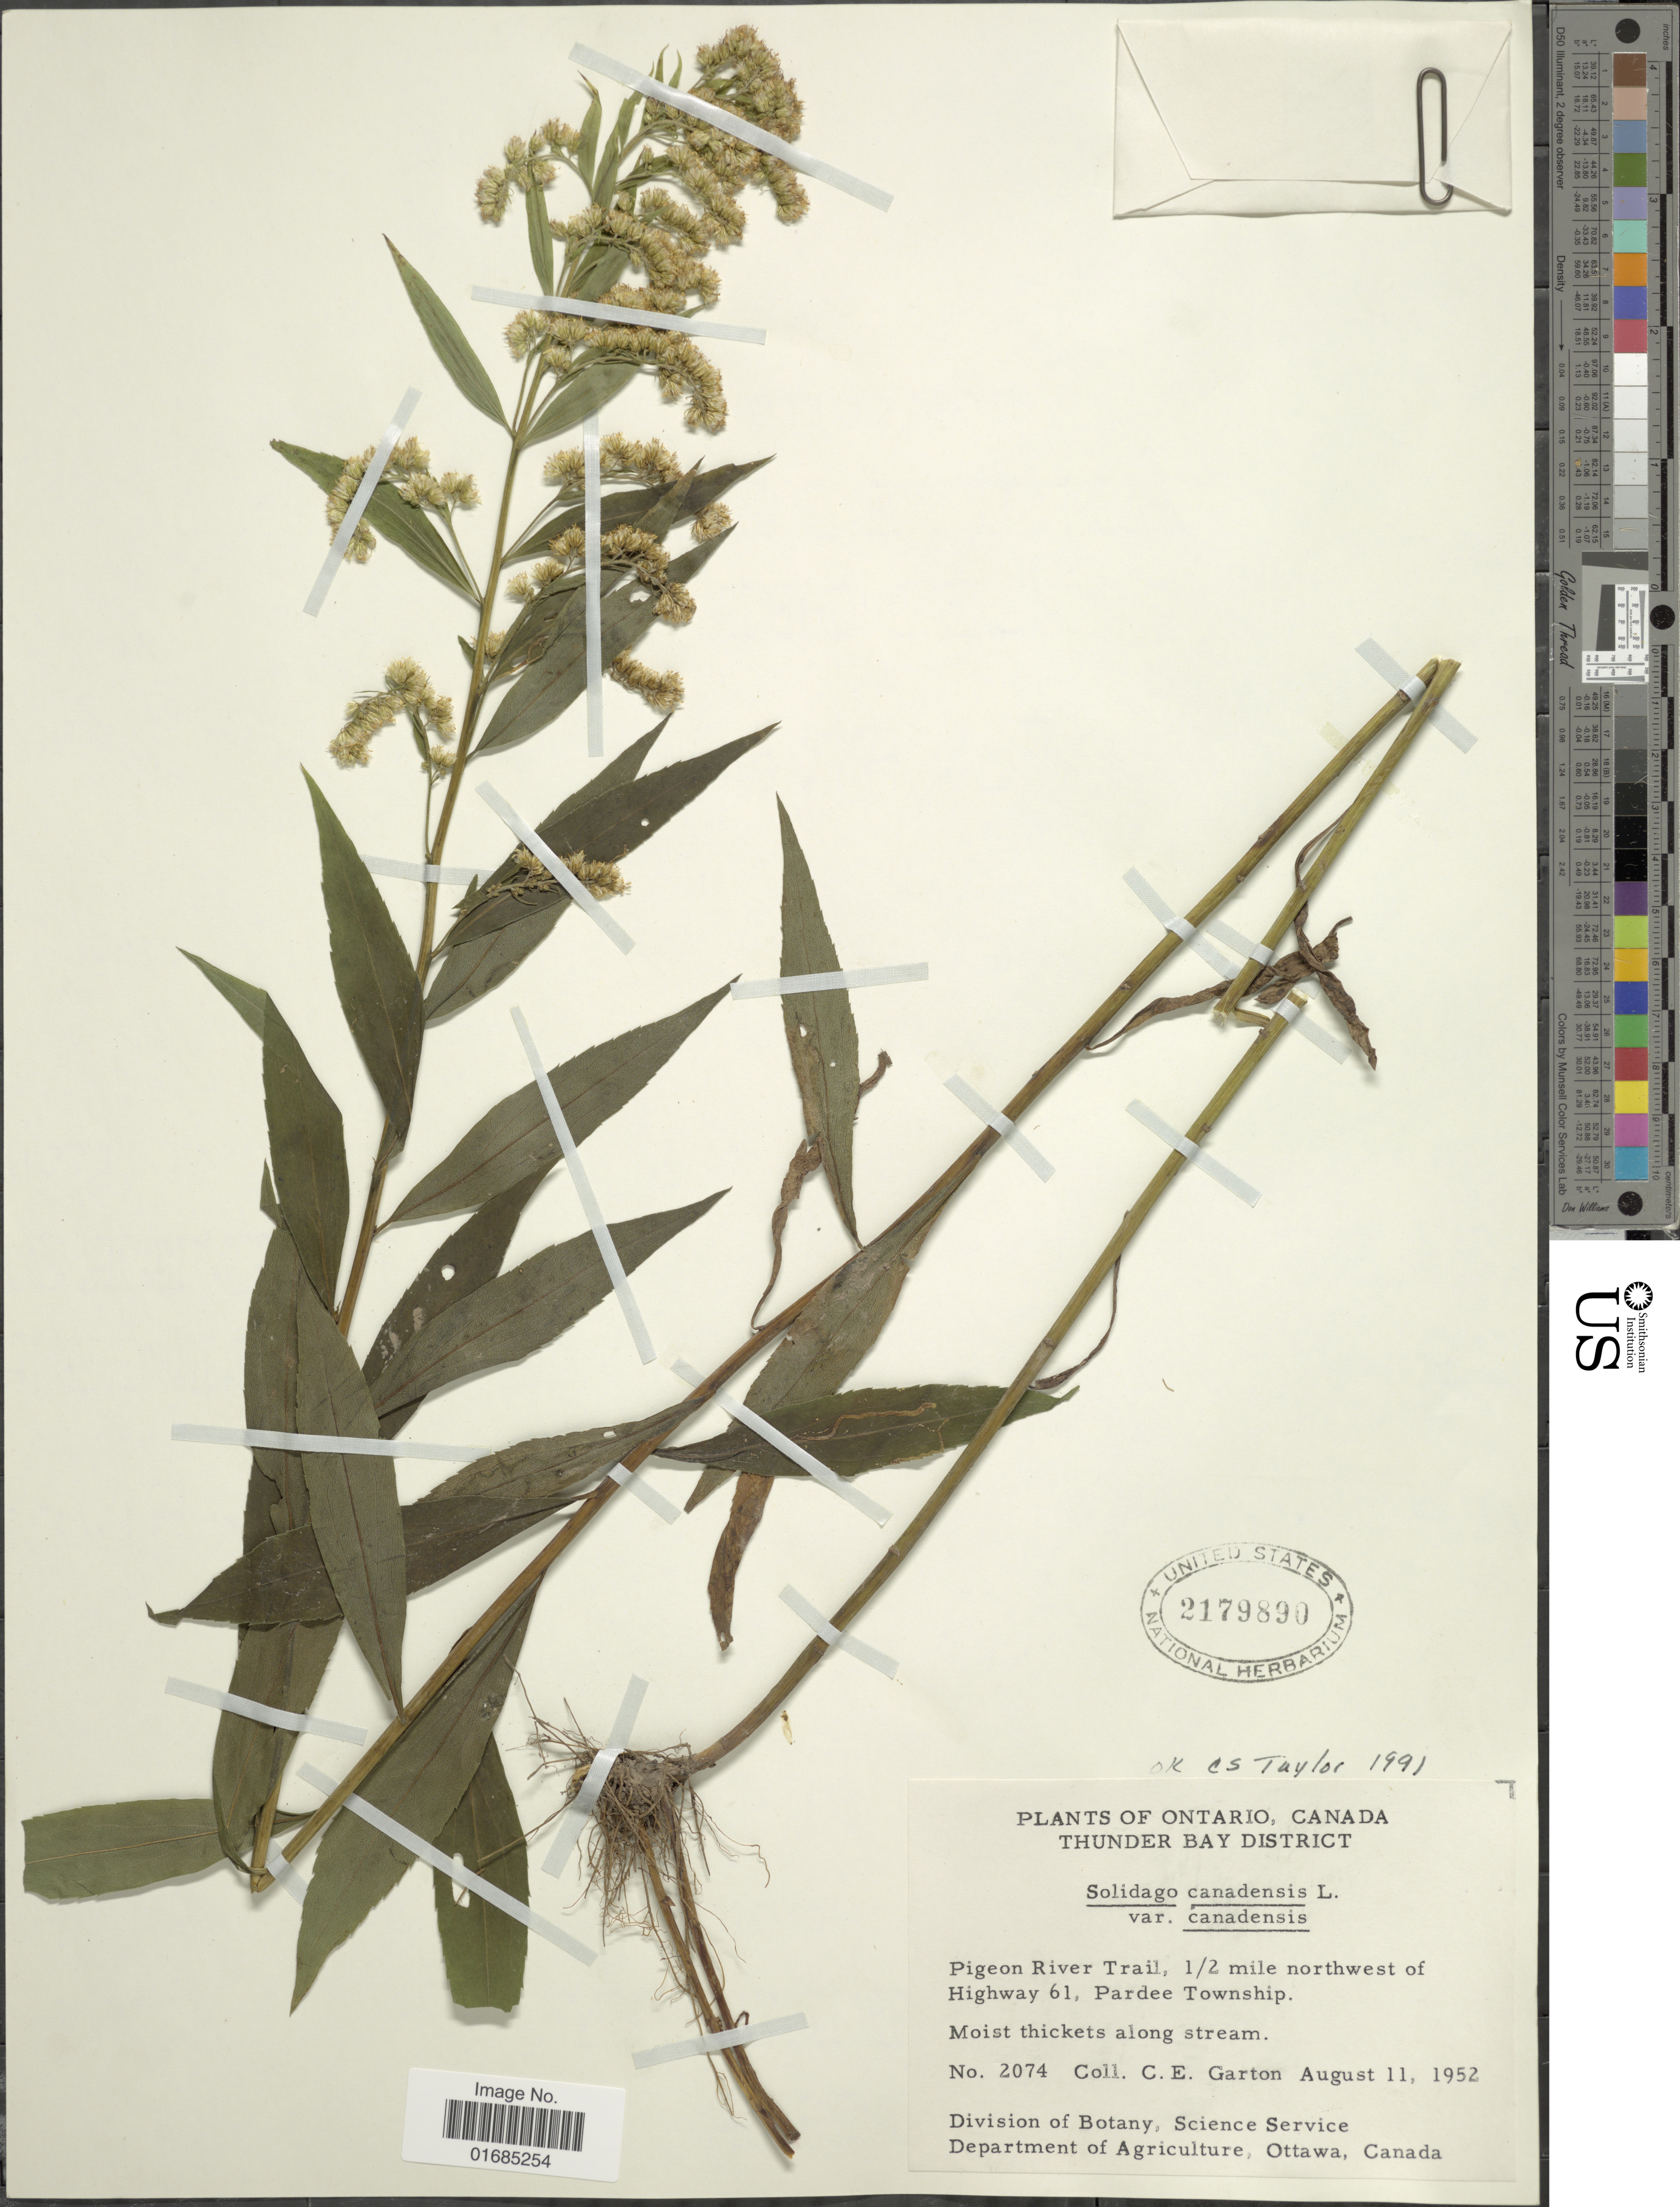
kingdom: Plantae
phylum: Tracheophyta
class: Magnoliopsida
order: Asterales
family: Asteraceae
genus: Solidago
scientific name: Solidago canadensis var. canadensis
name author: L.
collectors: C. E. Garton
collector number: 2074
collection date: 1952-08-11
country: Canada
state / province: Ontario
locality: Thunder Bay District, Pigeon River Trail , 1/2 mile northwest of Highway 61, Pardee Townshop, moist thickets along stream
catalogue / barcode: US 2179890